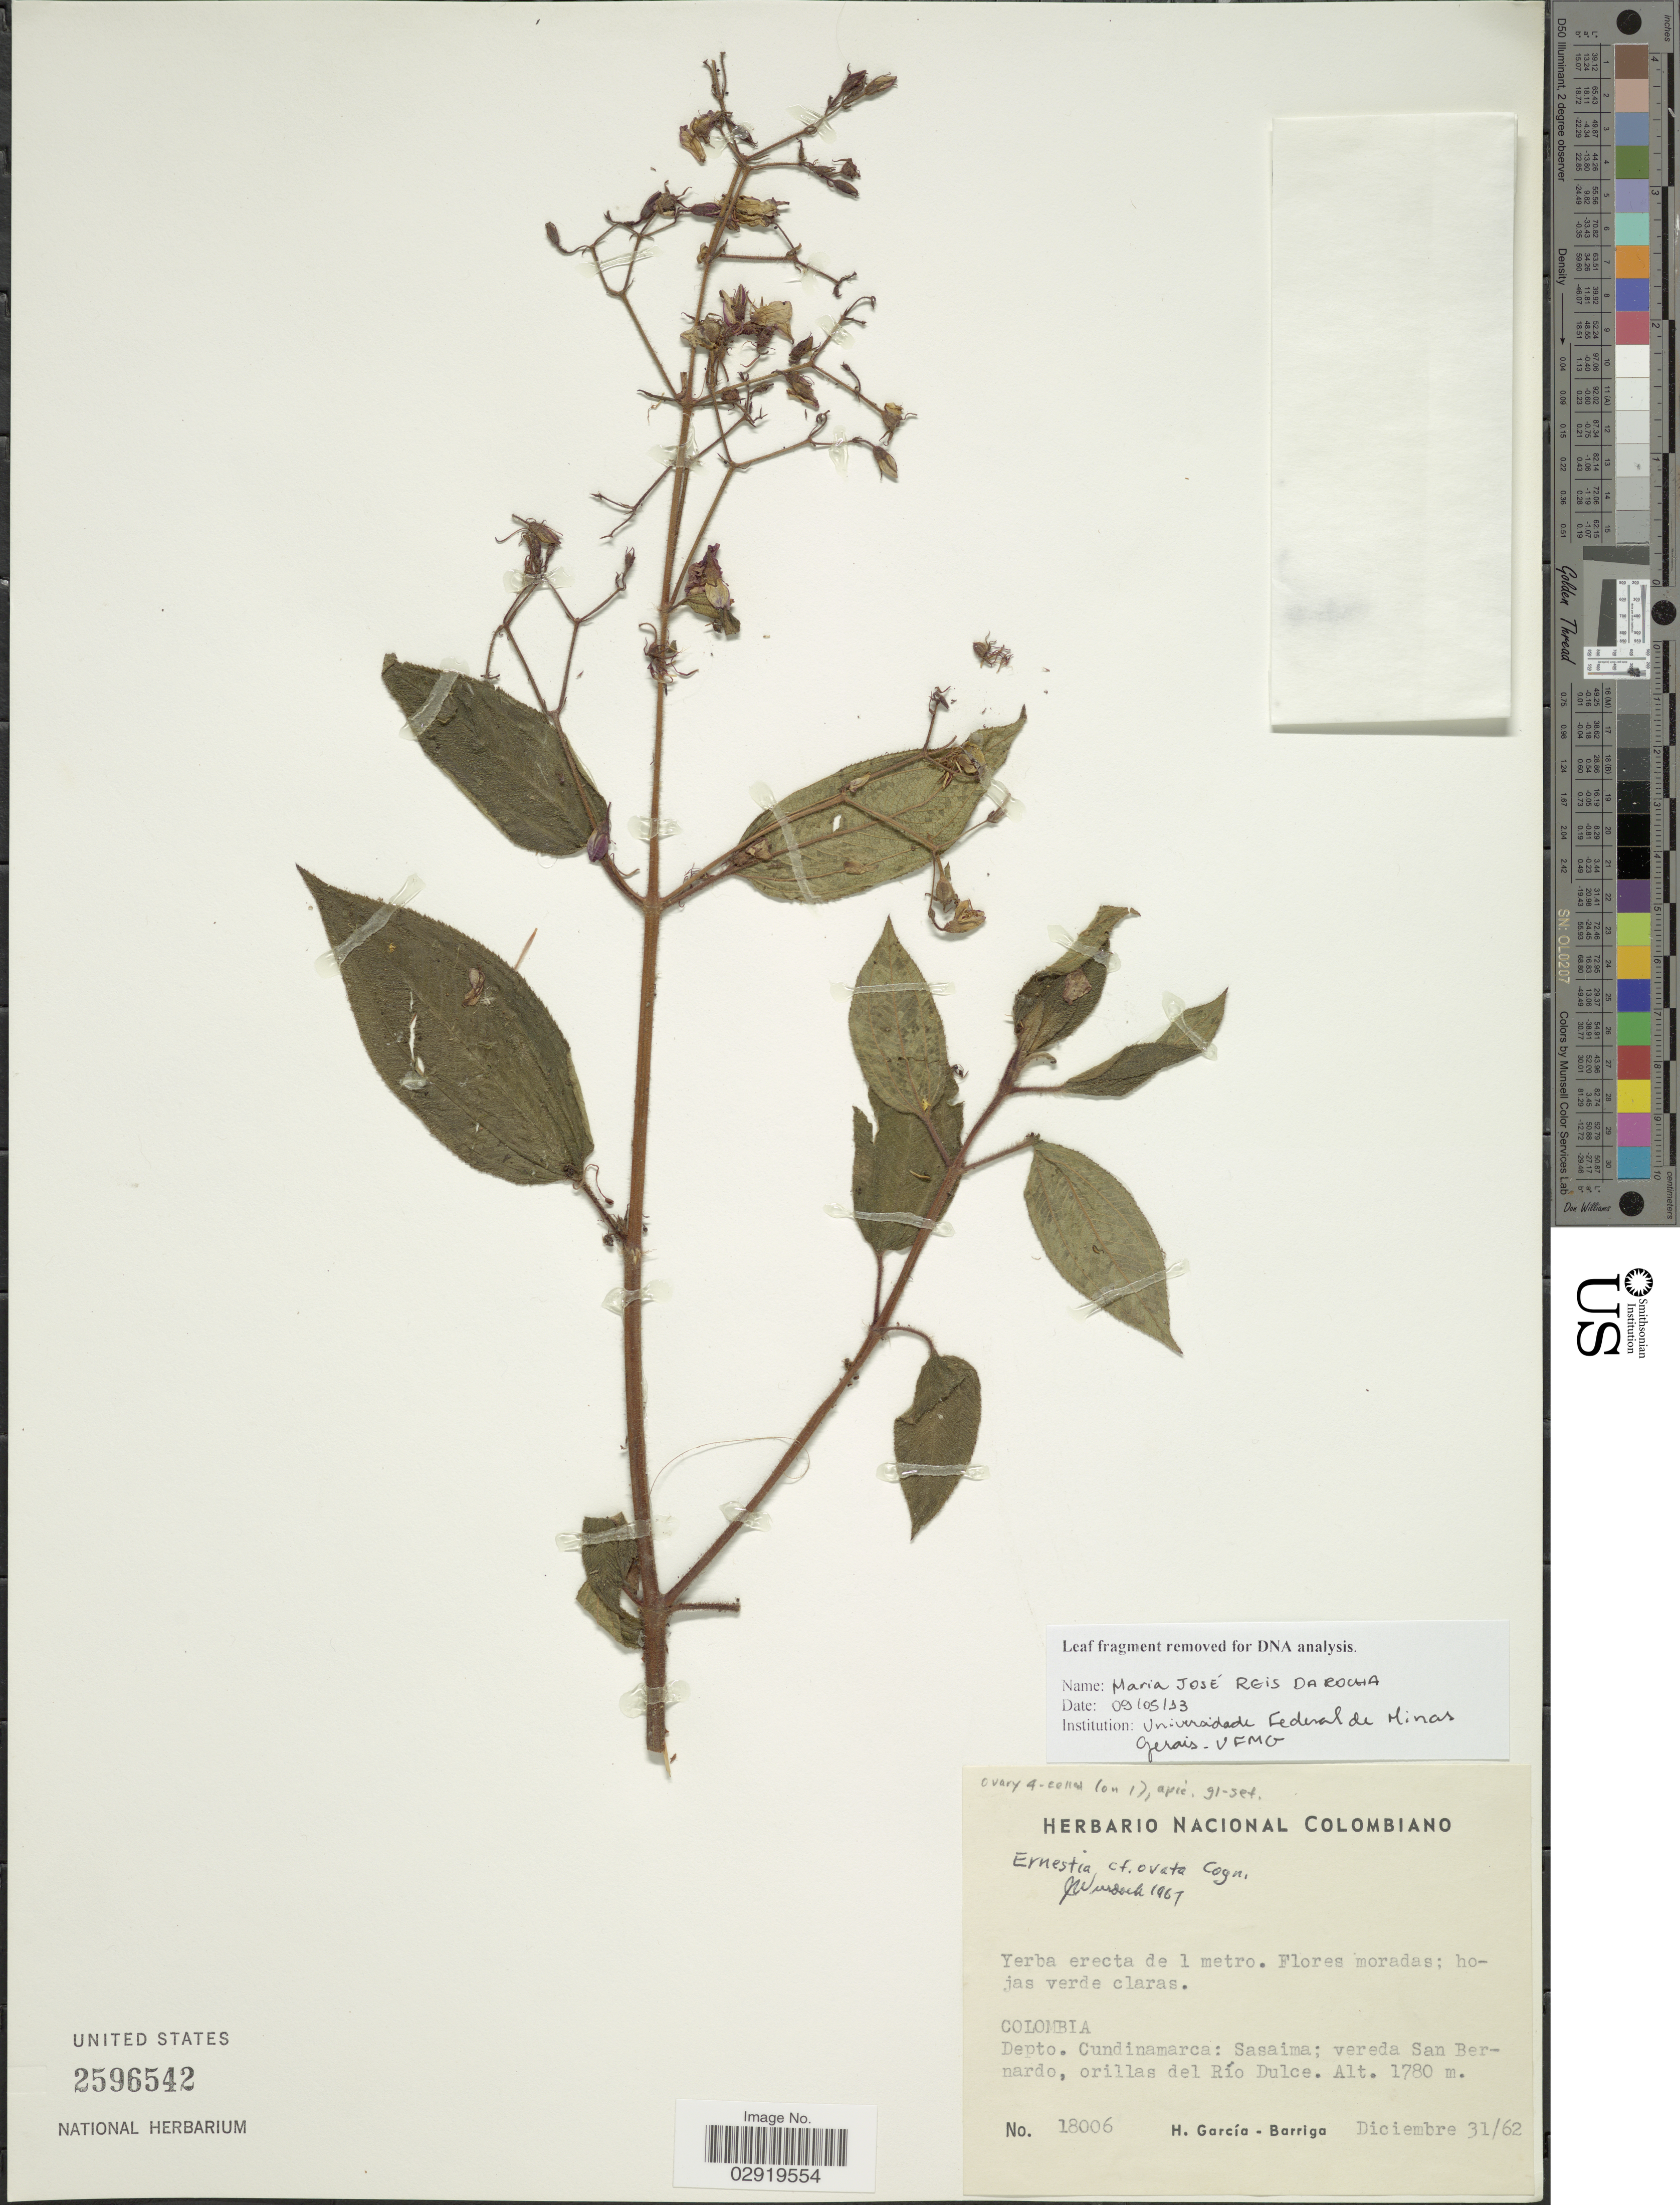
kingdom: Plantae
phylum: Tracheophyta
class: Magnoliopsida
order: Myrtales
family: Melastomataceae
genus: Ernestia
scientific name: Ernestia goudotii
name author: (Naudin) Triana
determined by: Nunes da Silva, Diego, (RB), Jardim Botanico do Rio de Janeiro - Herbario (BRAZIL)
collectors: H. García Barriga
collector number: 18006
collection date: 1962-12-31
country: Colombia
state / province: Cundinamarca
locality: Depto. Cundinamarca: Sasaima; vereda San Bernardo, orillas del Río Dulce.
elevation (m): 1780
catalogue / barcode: US 2596542